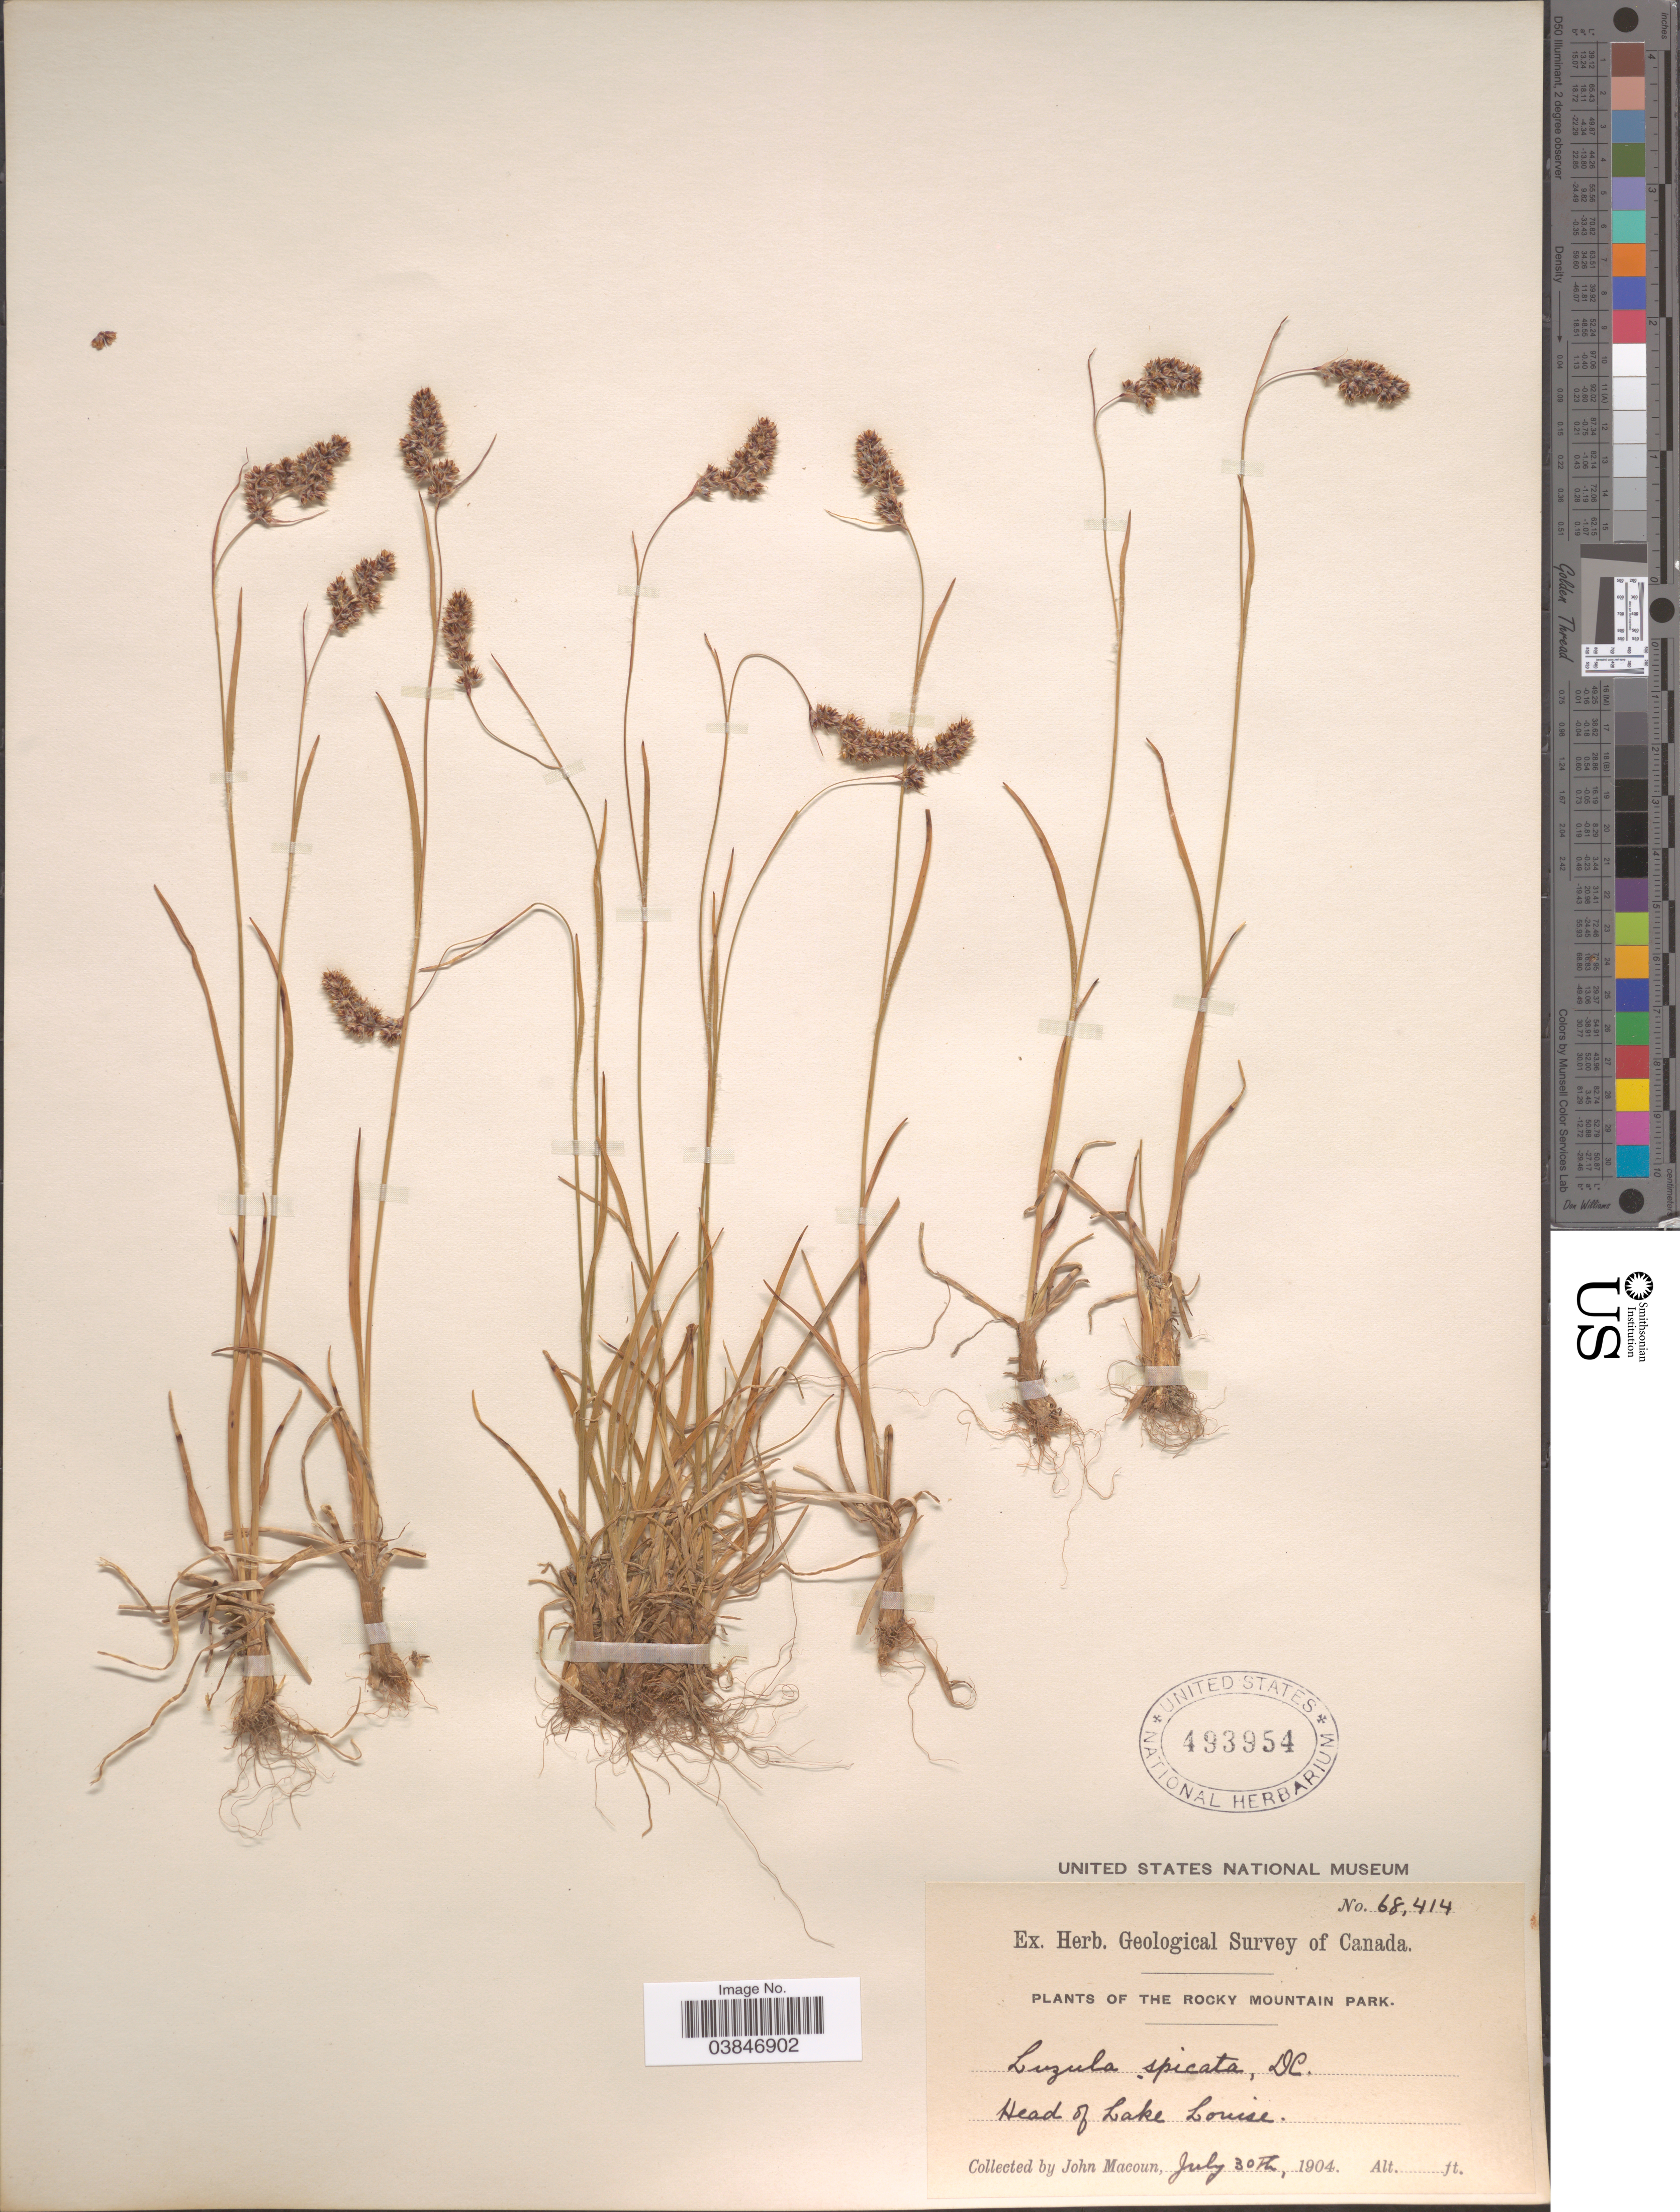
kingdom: Plantae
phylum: Tracheophyta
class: Liliopsida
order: Poales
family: Juncaceae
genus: Luzula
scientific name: Luzula spicata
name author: (L.) DC.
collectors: J. Macoun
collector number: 68414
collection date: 1904-07-30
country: Canada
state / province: Alberta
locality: The Rocky Mountain Park. Head of Lake Louise.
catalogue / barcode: US 493954